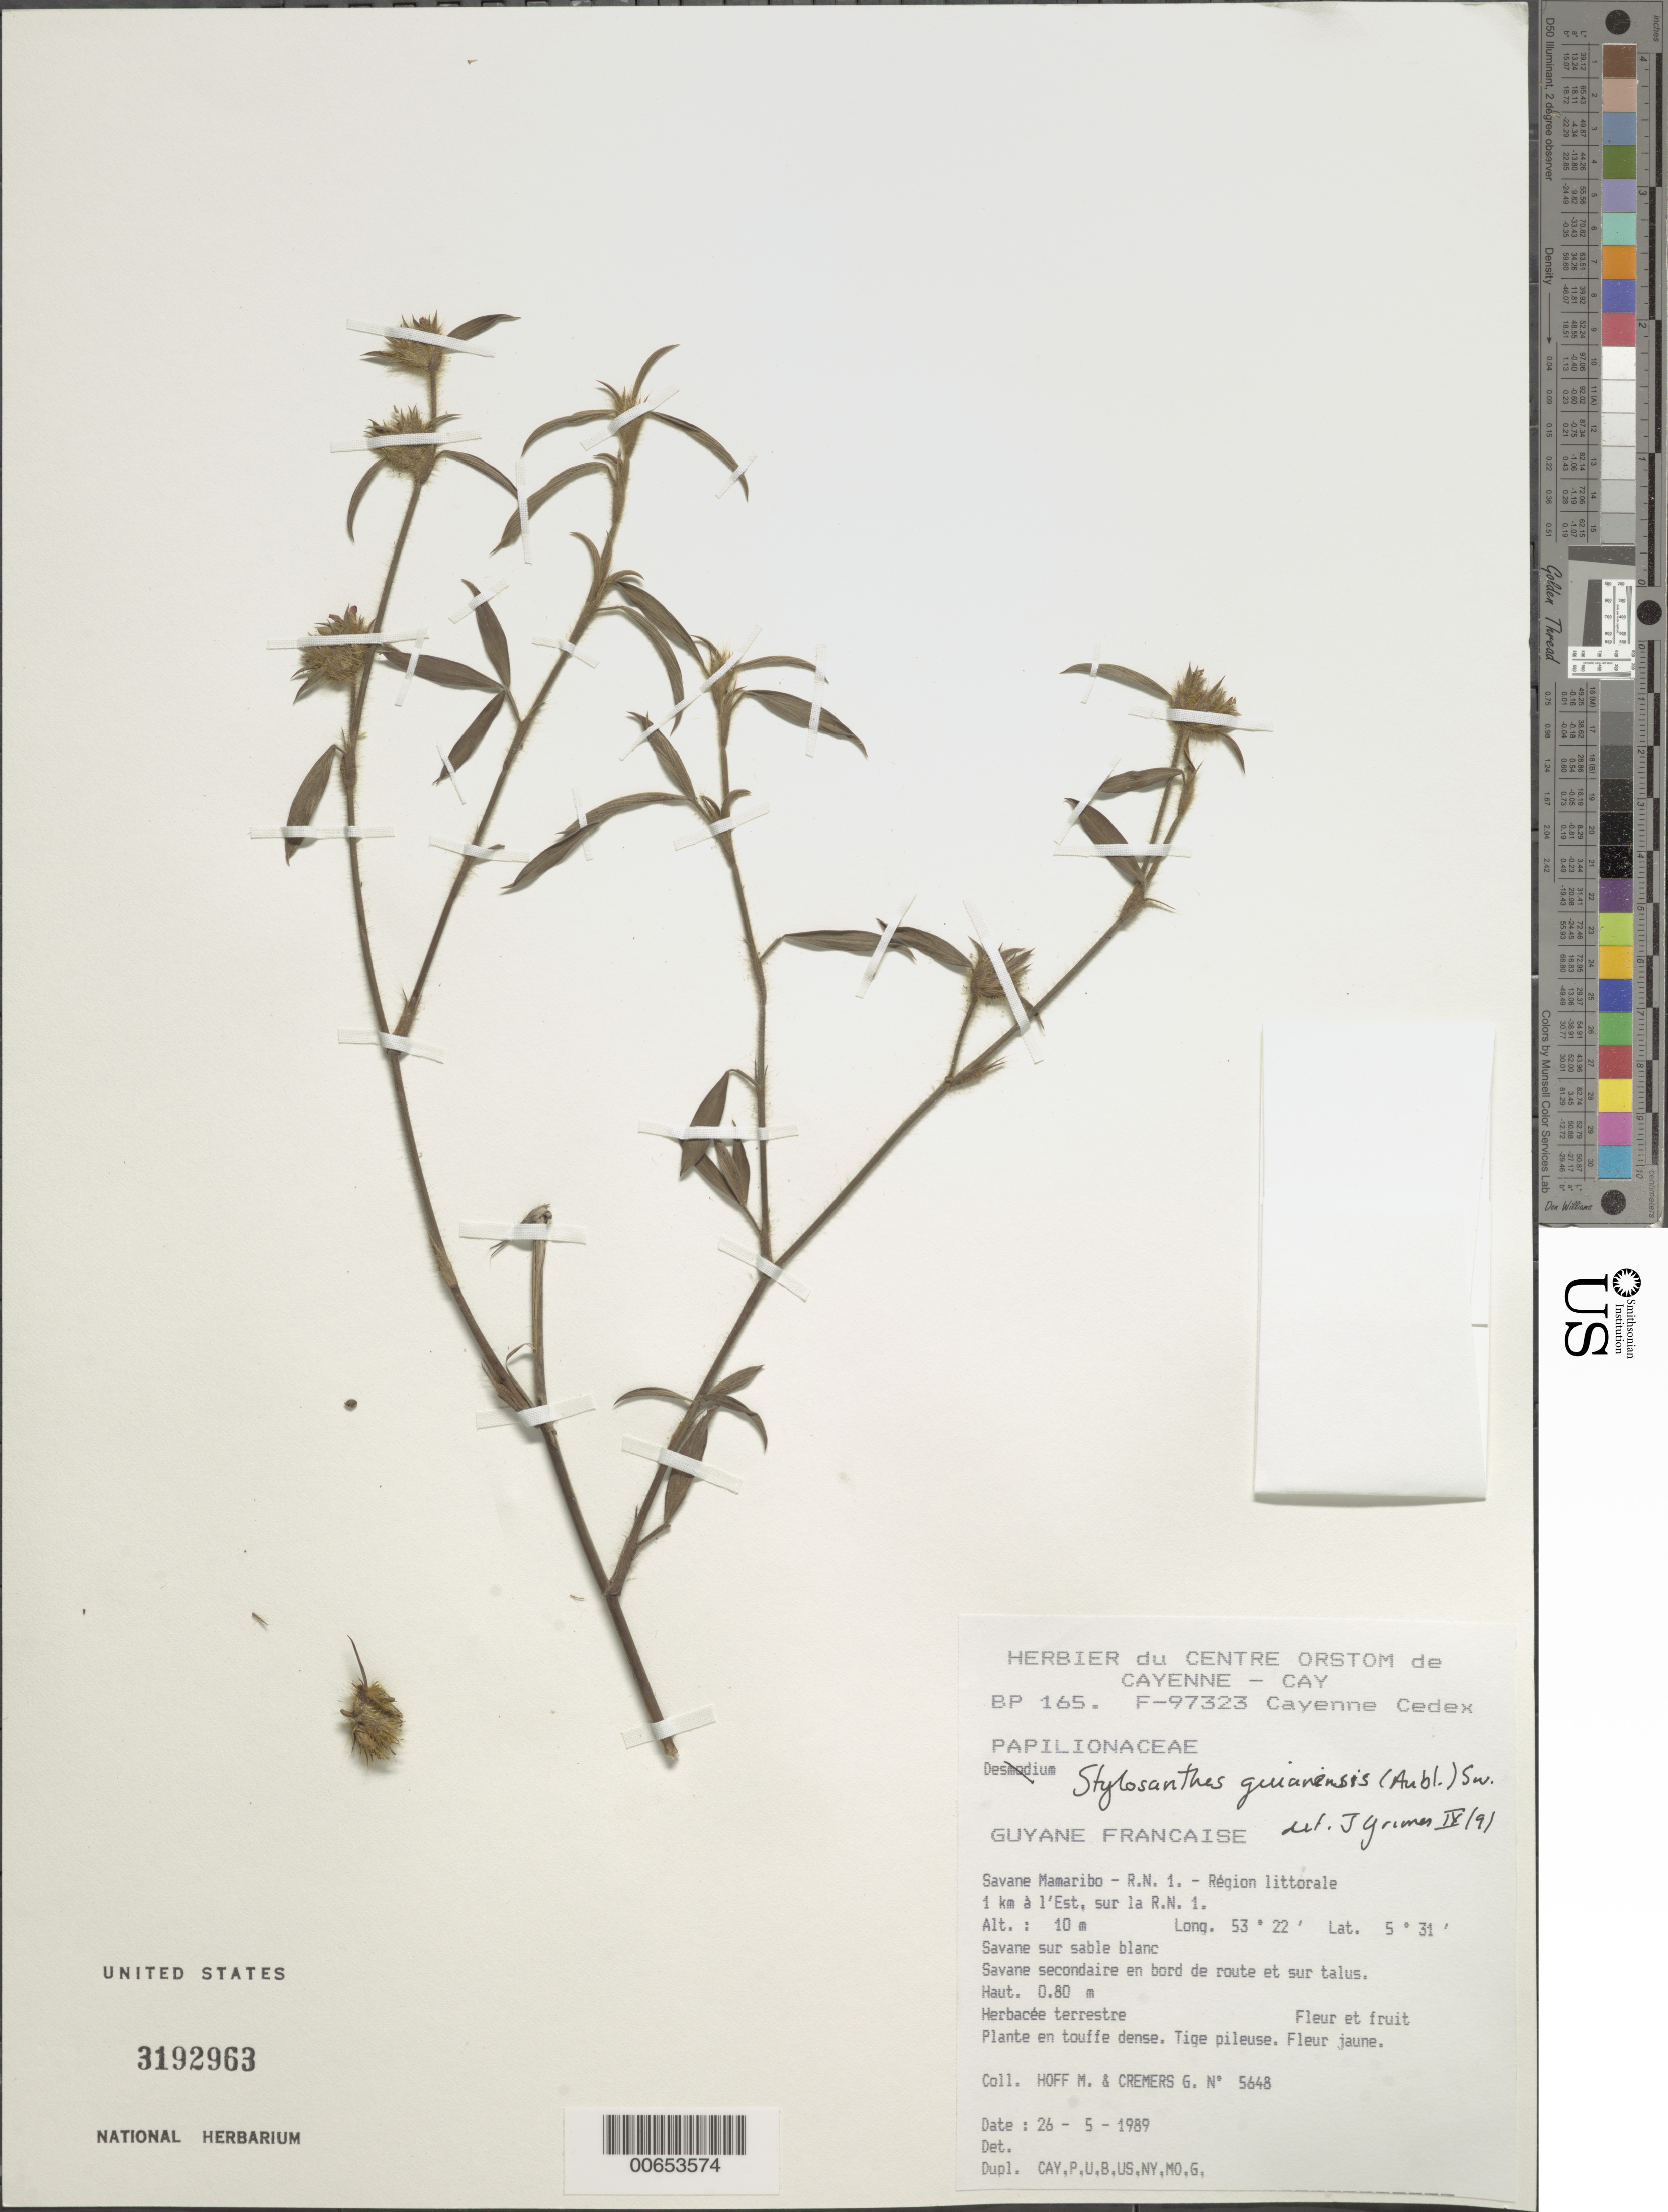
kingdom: Plantae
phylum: Tracheophyta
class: Magnoliopsida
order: Fabales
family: Fabaceae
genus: Stylosanthes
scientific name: Stylosanthes guianensis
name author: (Aubl.) Sw.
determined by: Grimes, J.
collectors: M. Hoff & G. Cremers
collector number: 5648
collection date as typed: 26-May-89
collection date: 1989-05-26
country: French Guiana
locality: Savane Mamaribo, R.N. 1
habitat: Savannah on white sand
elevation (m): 10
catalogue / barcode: US 3192963